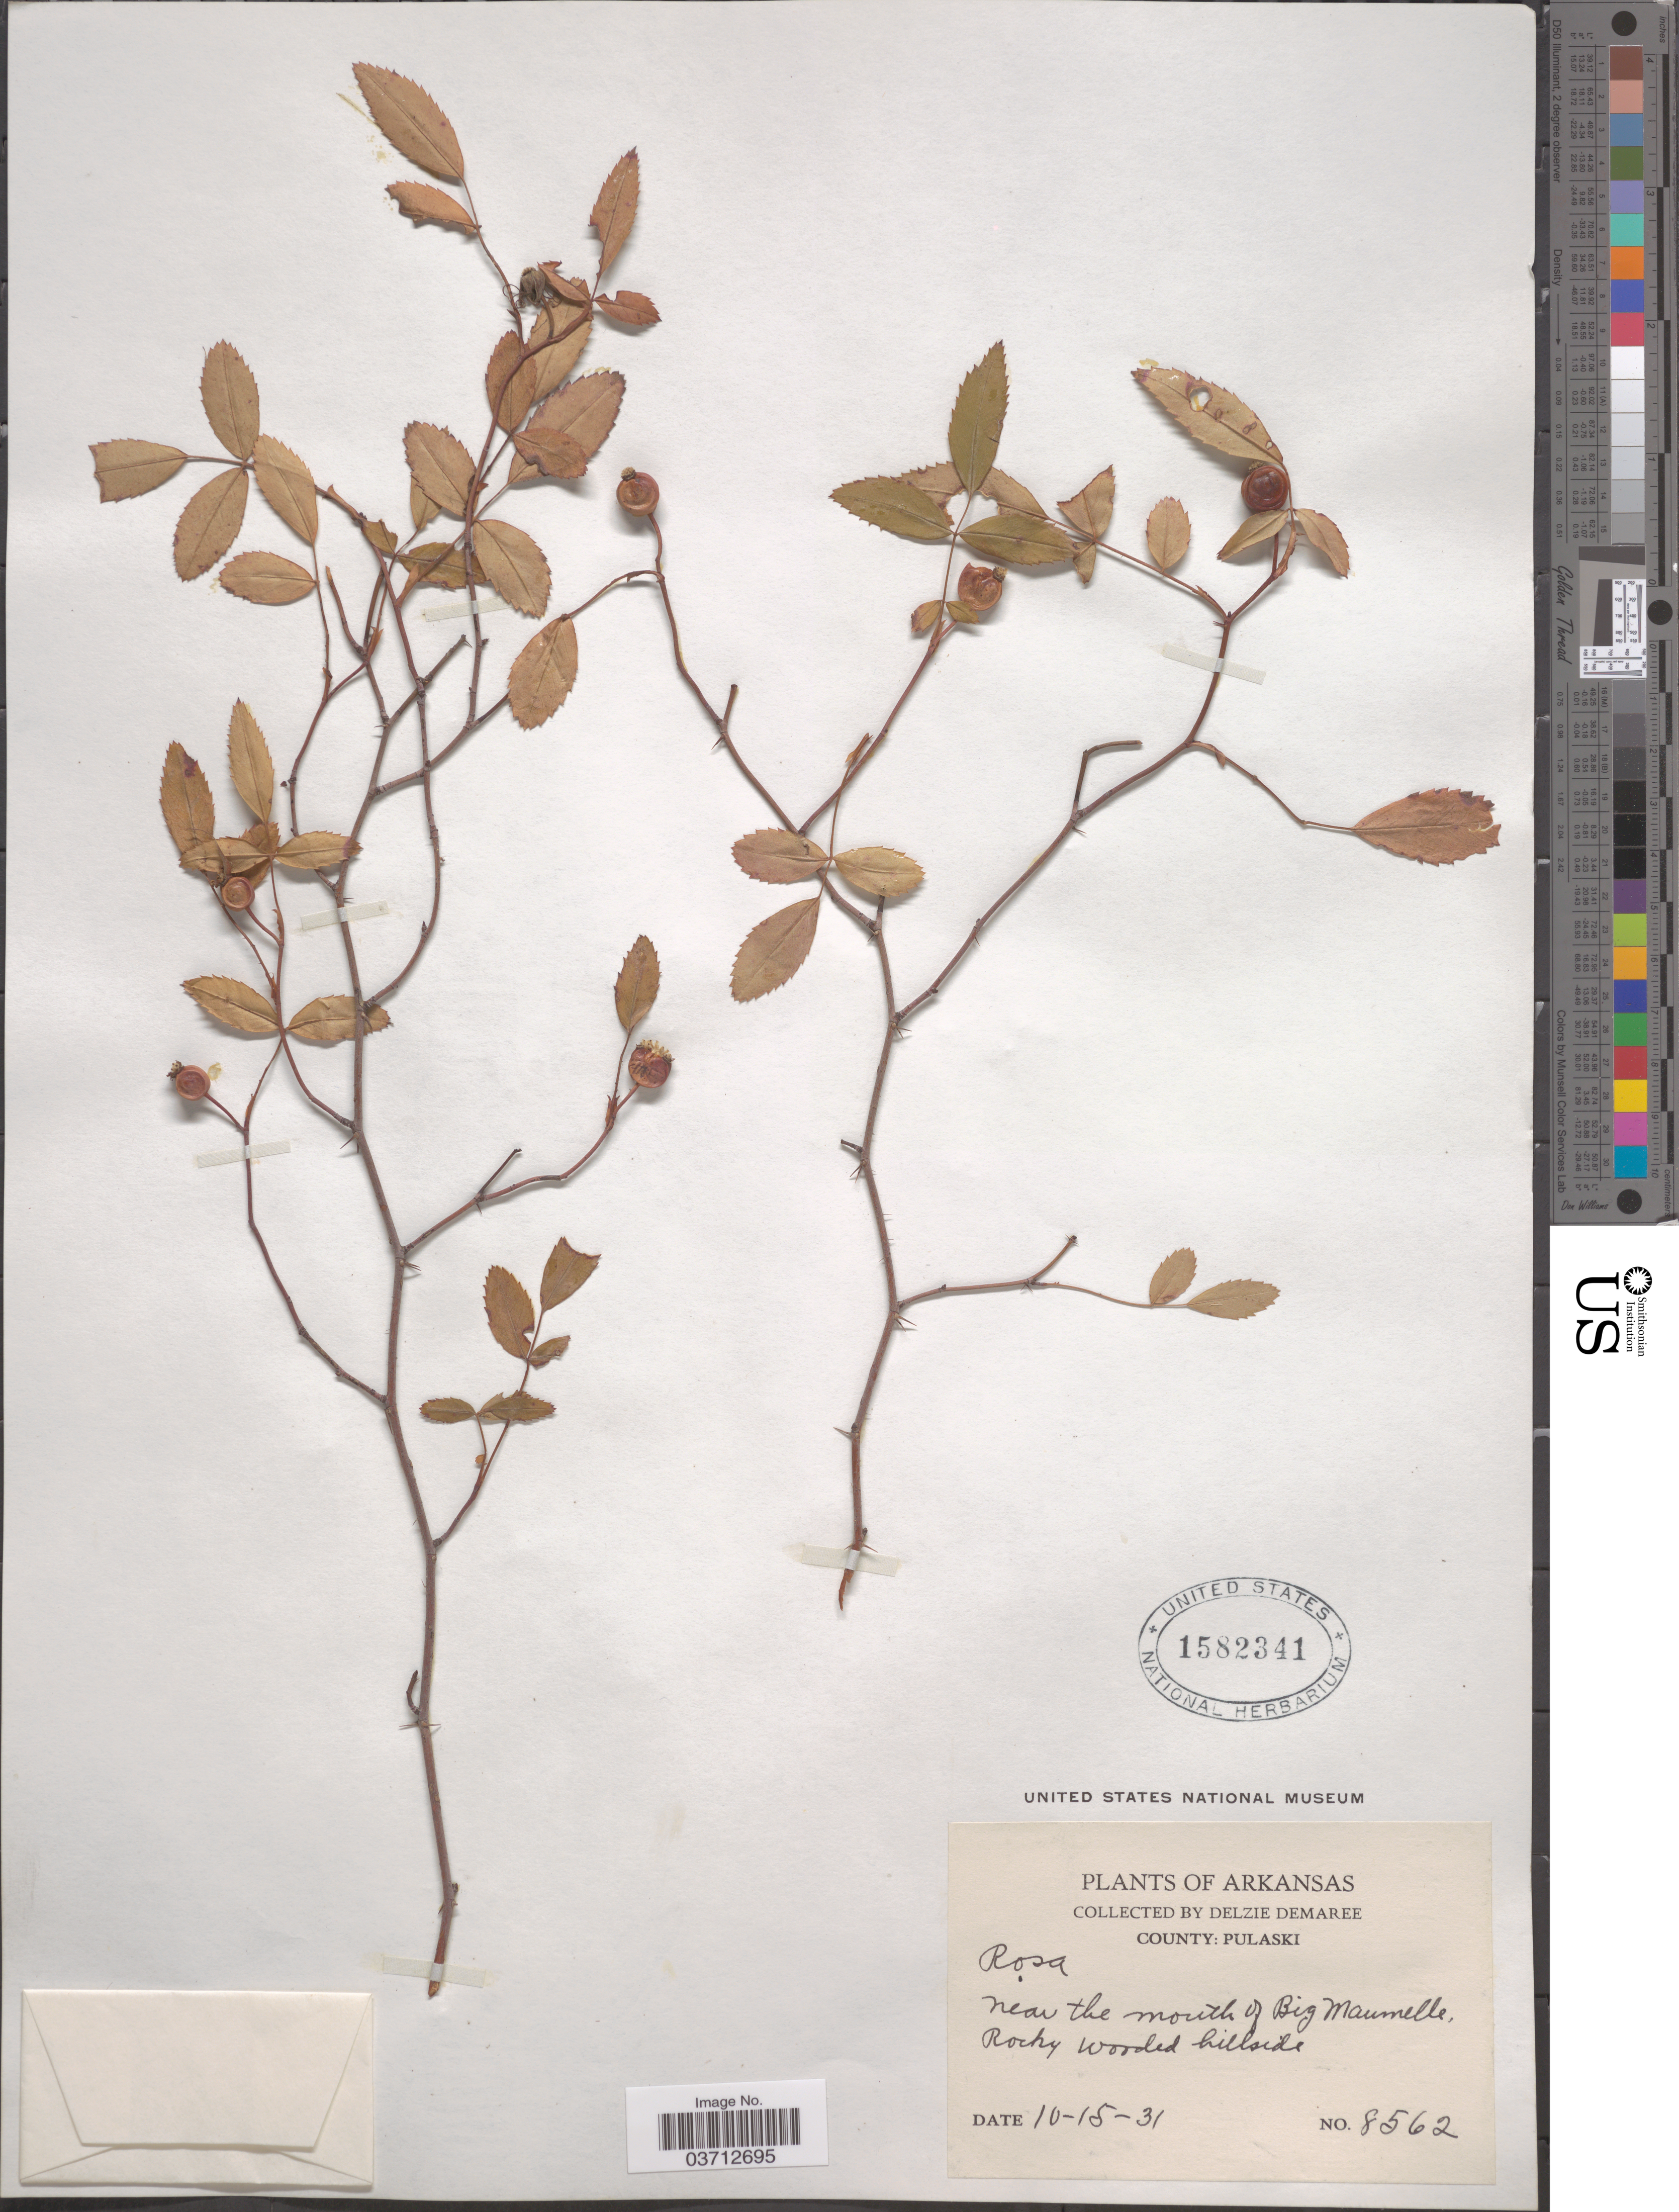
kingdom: Plantae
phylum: Tracheophyta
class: Magnoliopsida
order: Rosales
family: Rosaceae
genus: Rosa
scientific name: Rosa sp.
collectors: D. Demaree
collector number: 8562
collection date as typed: Transcribed d/m/y: 15/10/31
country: United States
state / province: Arkansas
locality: County: Pulaski. Near the mouth of Big Maumelle.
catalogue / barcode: US 1582341